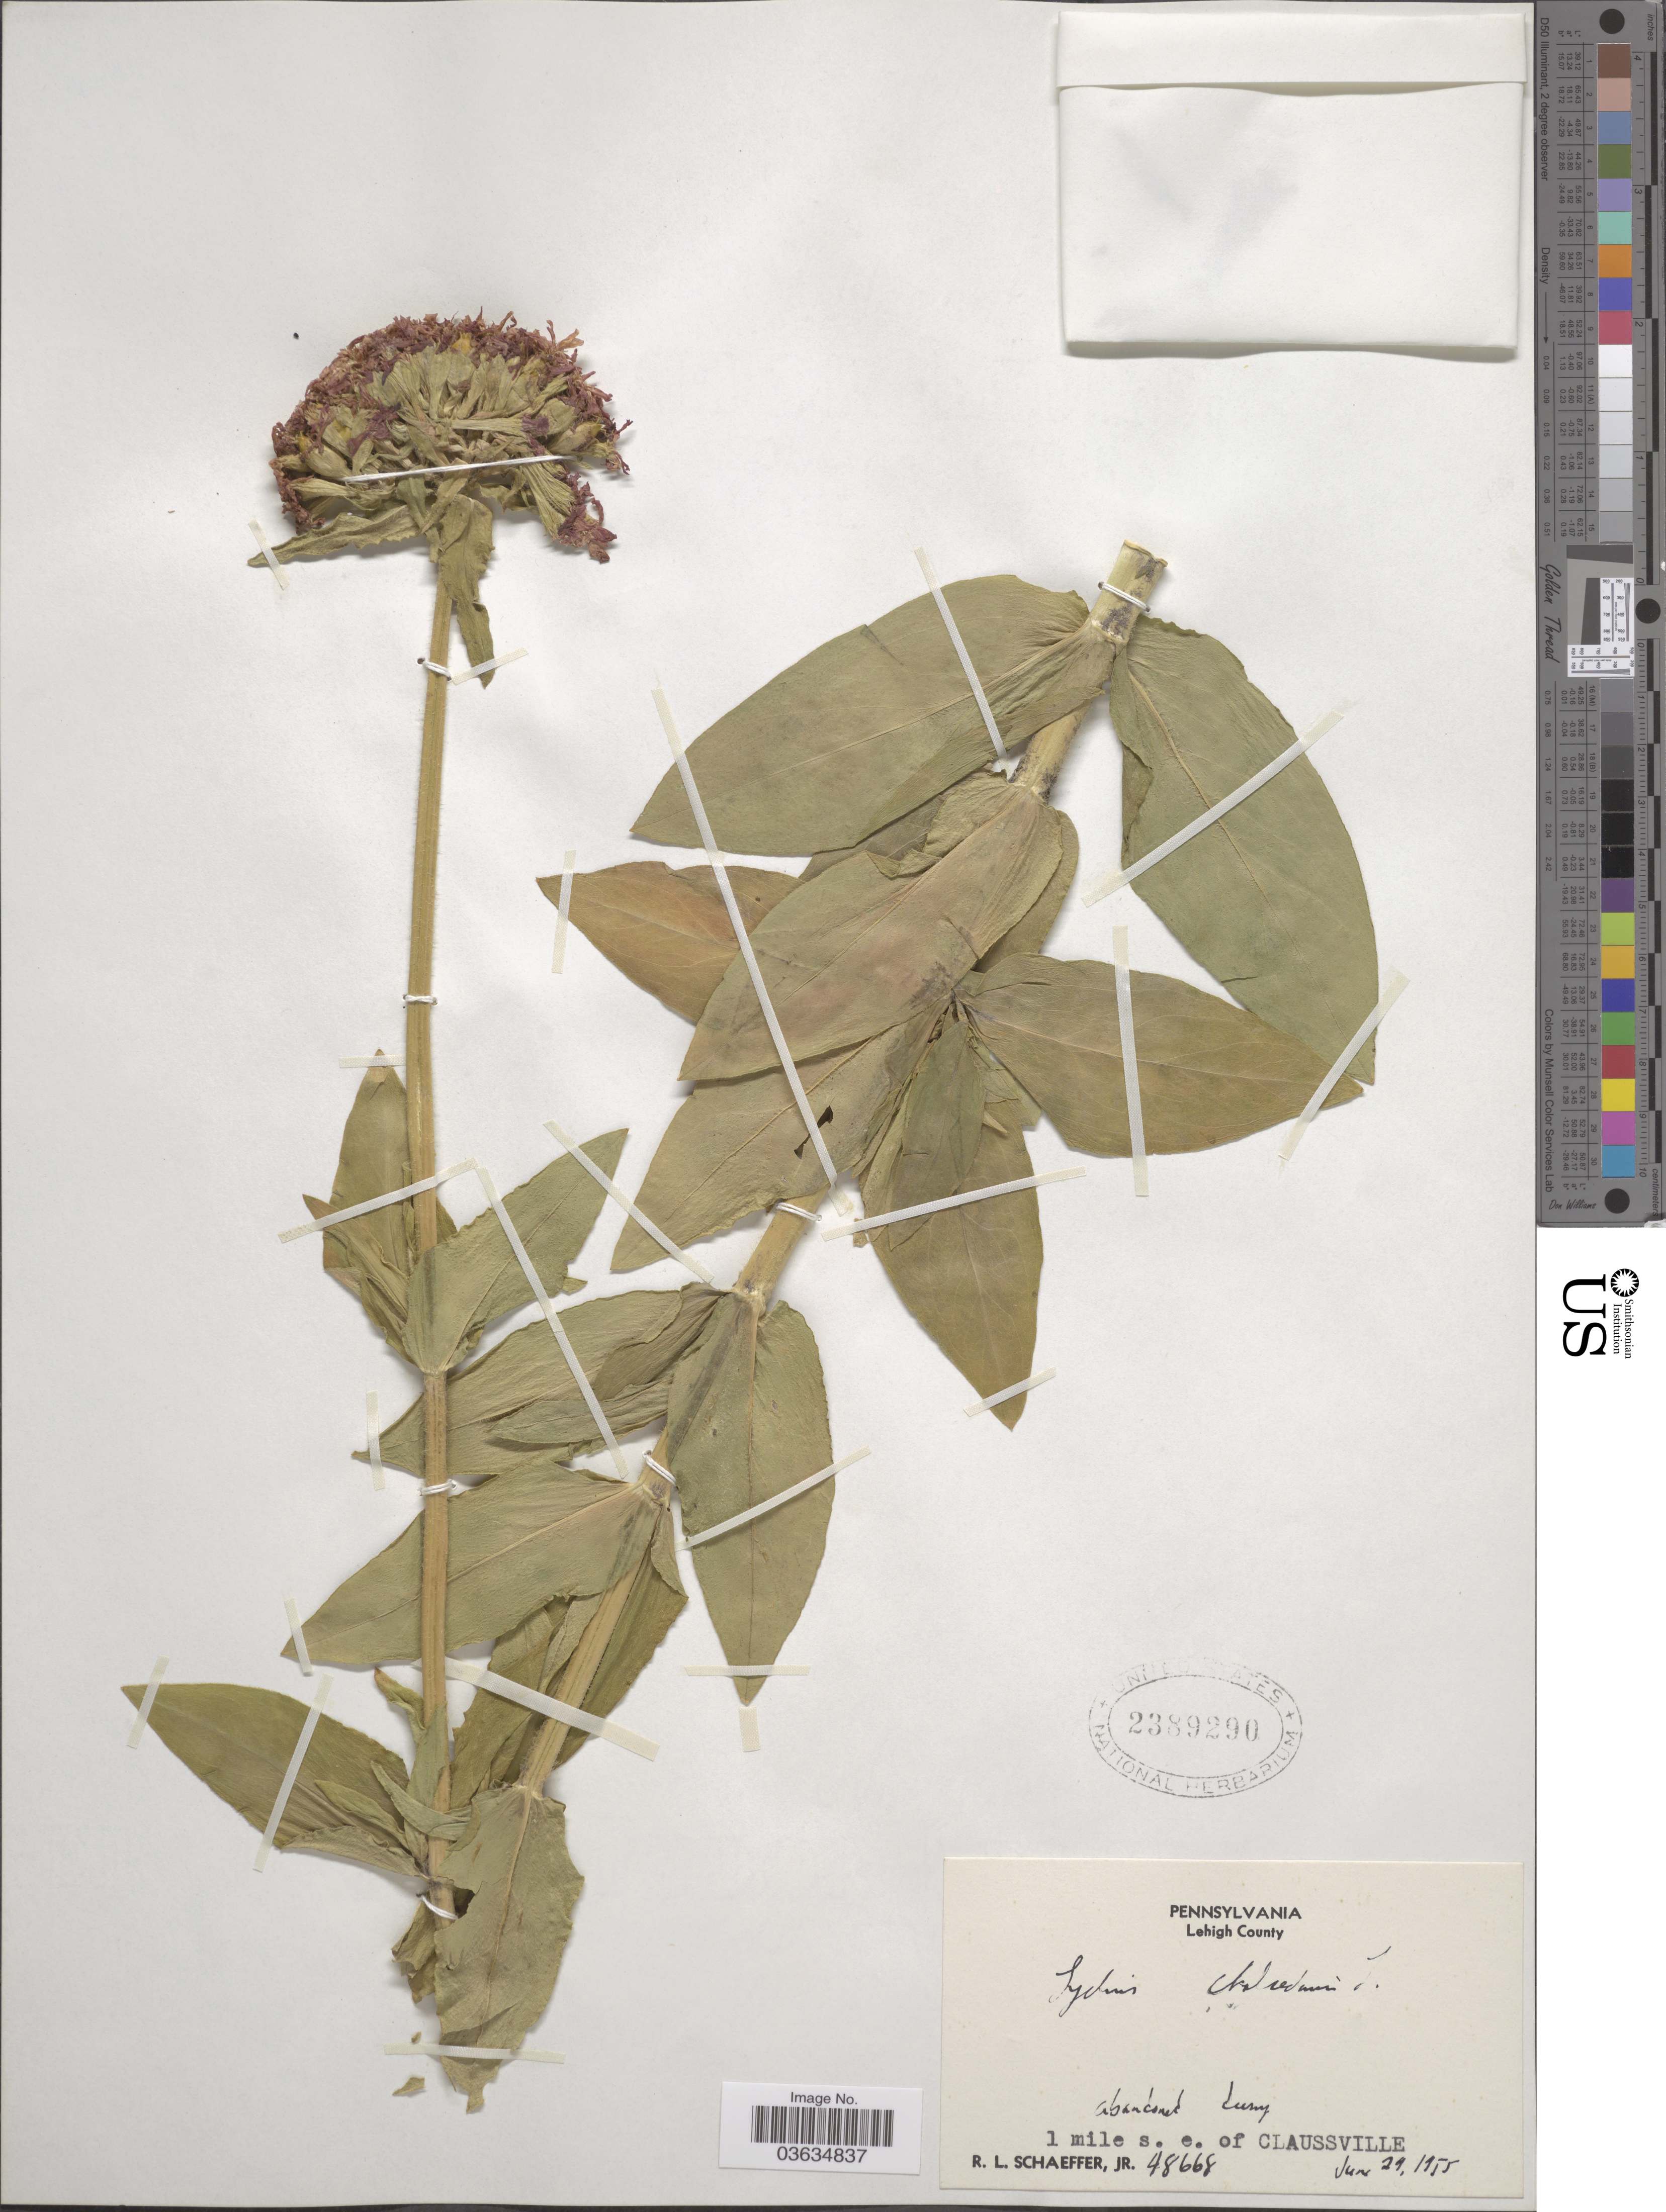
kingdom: Plantae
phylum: Tracheophyta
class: Magnoliopsida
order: Caryophyllales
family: Caryophyllaceae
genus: Silene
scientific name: Silene chalcedonica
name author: (L.) E.H.L. Krause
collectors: R. L. Schaeffer Jr.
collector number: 48668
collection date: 1955-06-29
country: United States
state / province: Pennsylvania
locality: Lehigh County. 1 mile s. e. of Claussville.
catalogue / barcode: US 2389290